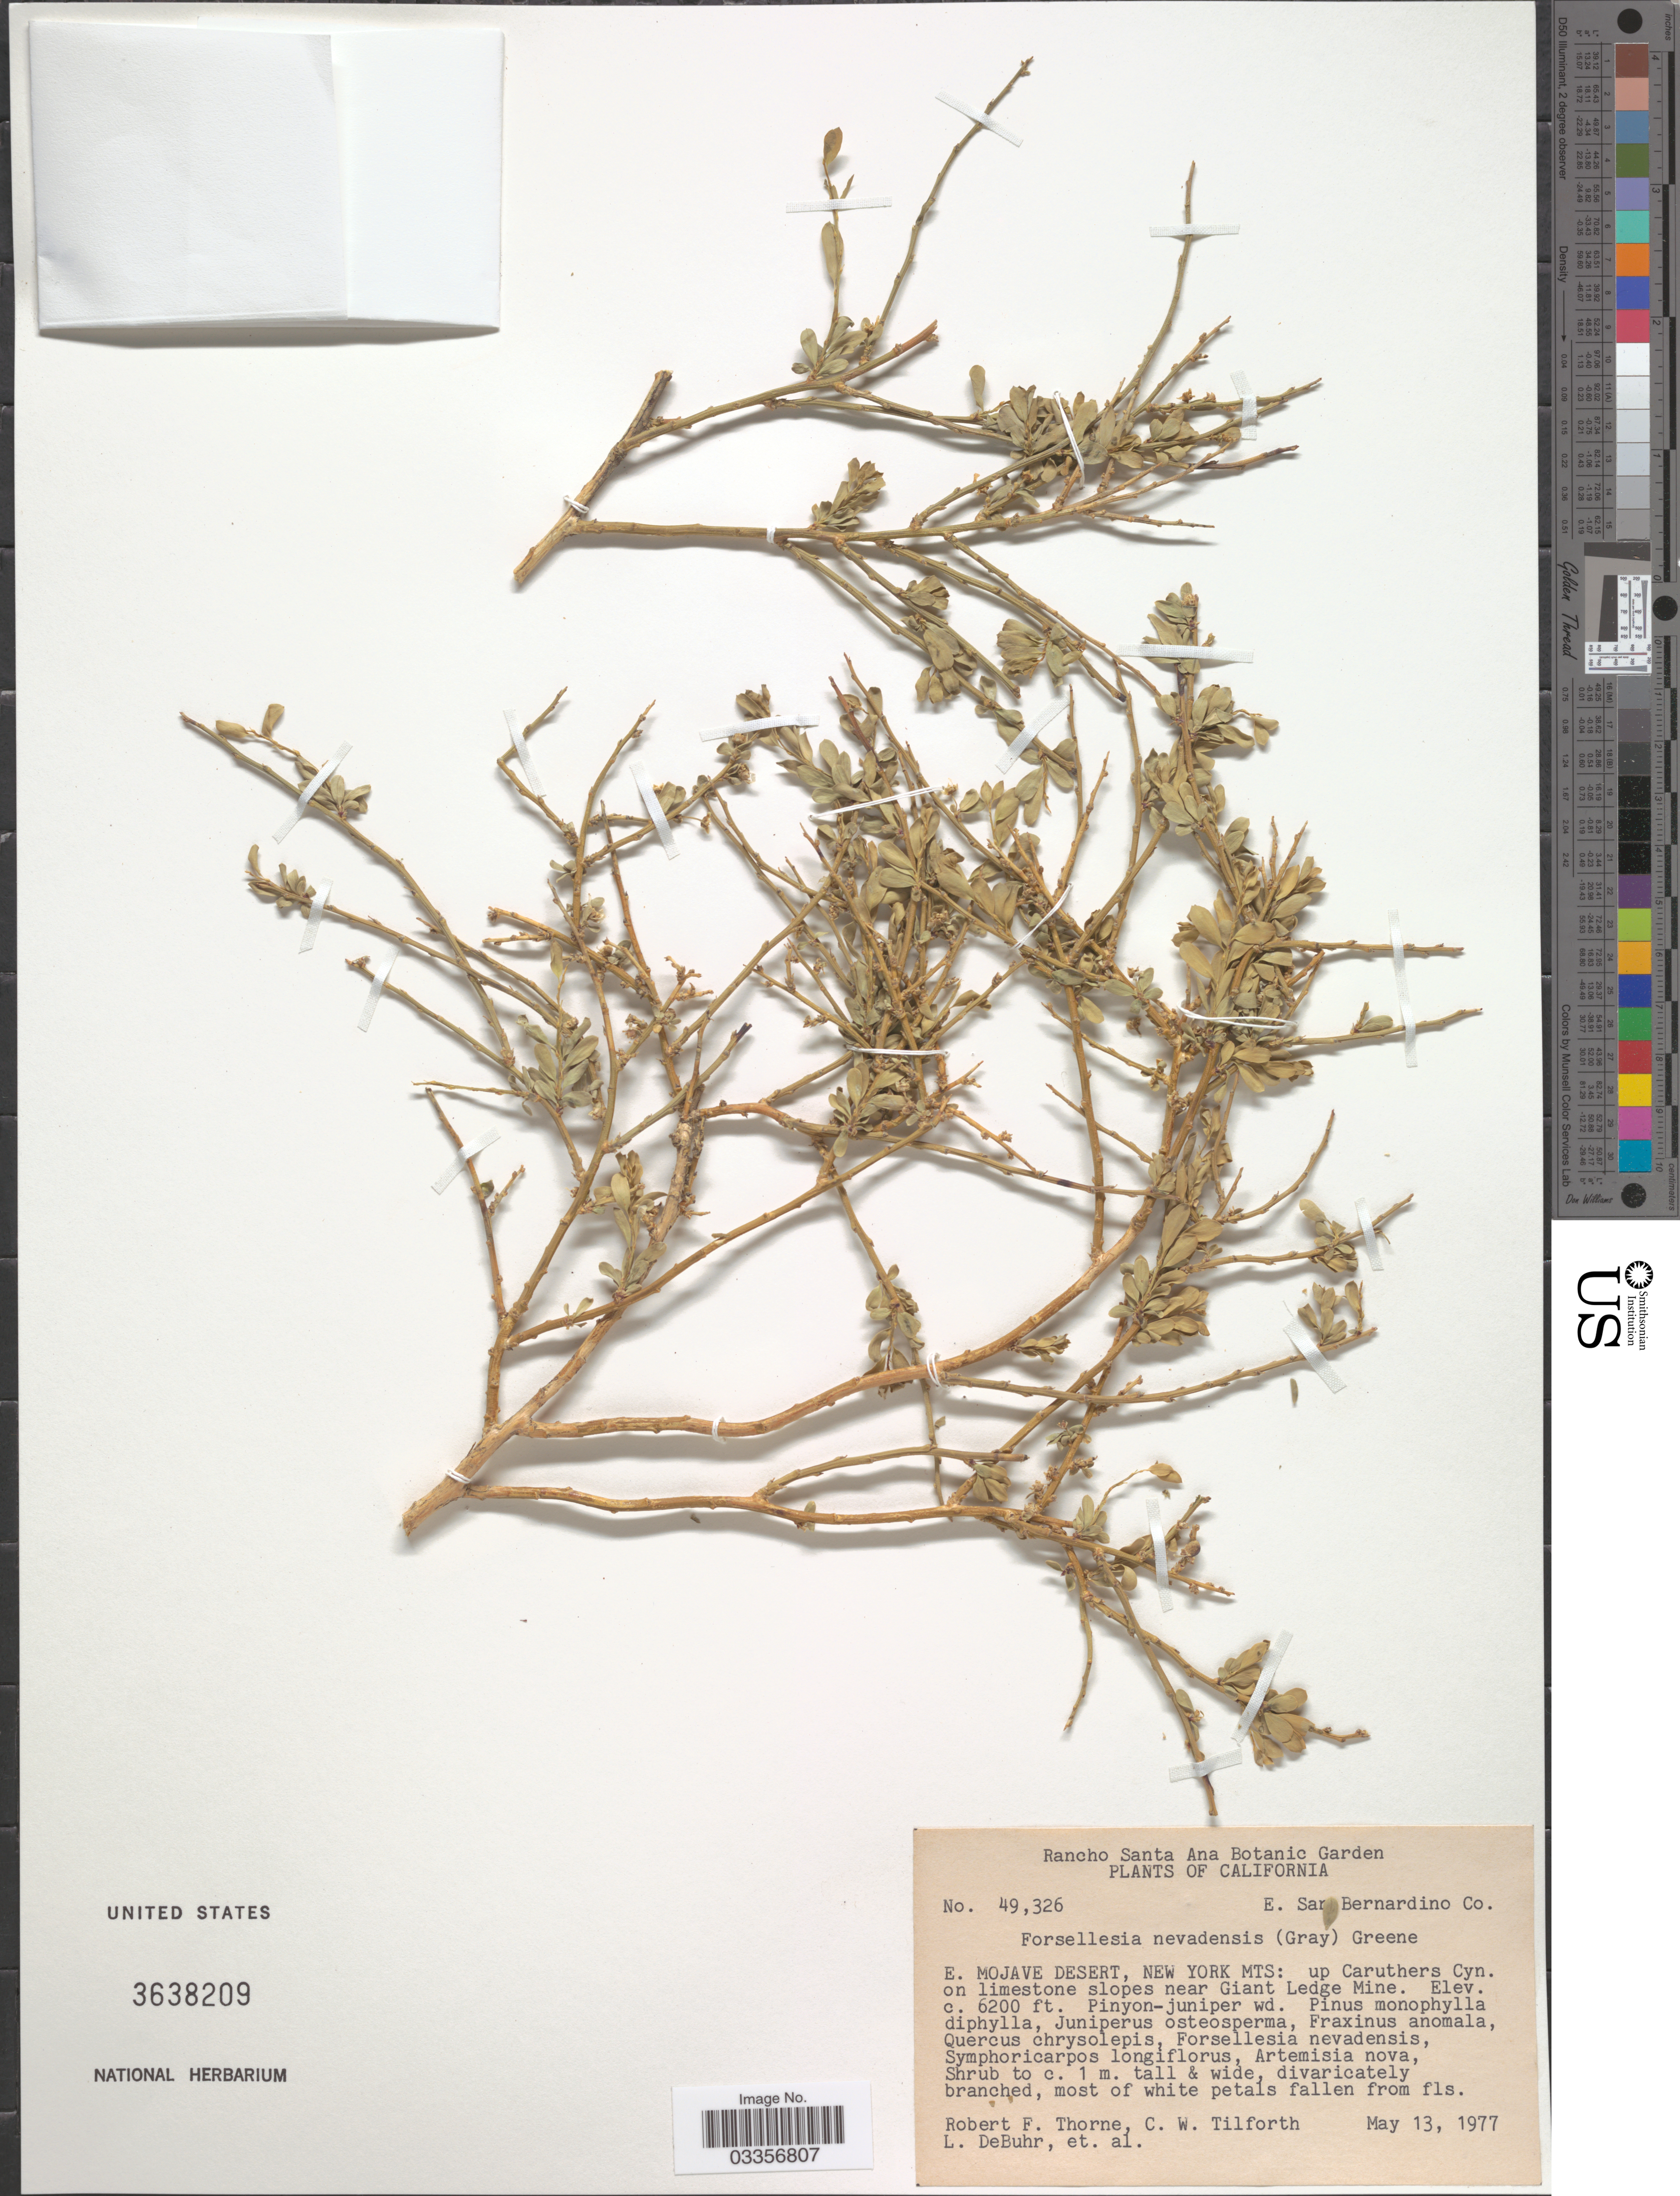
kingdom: Plantae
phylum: Tracheophyta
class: Magnoliopsida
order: Crossosomatales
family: Crossosomataceae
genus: Glossopetalon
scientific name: Glossopetalon spinescens var. aridum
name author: M.E. Jones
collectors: R. F. Thorne, C. Tilforth, L. DeBuhr & et al.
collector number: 49326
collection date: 1977-05-13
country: United States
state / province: California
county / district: San Bernardino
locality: E. San Bernardino Co., E. Mojave Desert, New York Mts: up Caruthers Cyn. on limestone slopes near Giant Ledge Mine.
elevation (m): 1890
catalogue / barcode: US 3638209